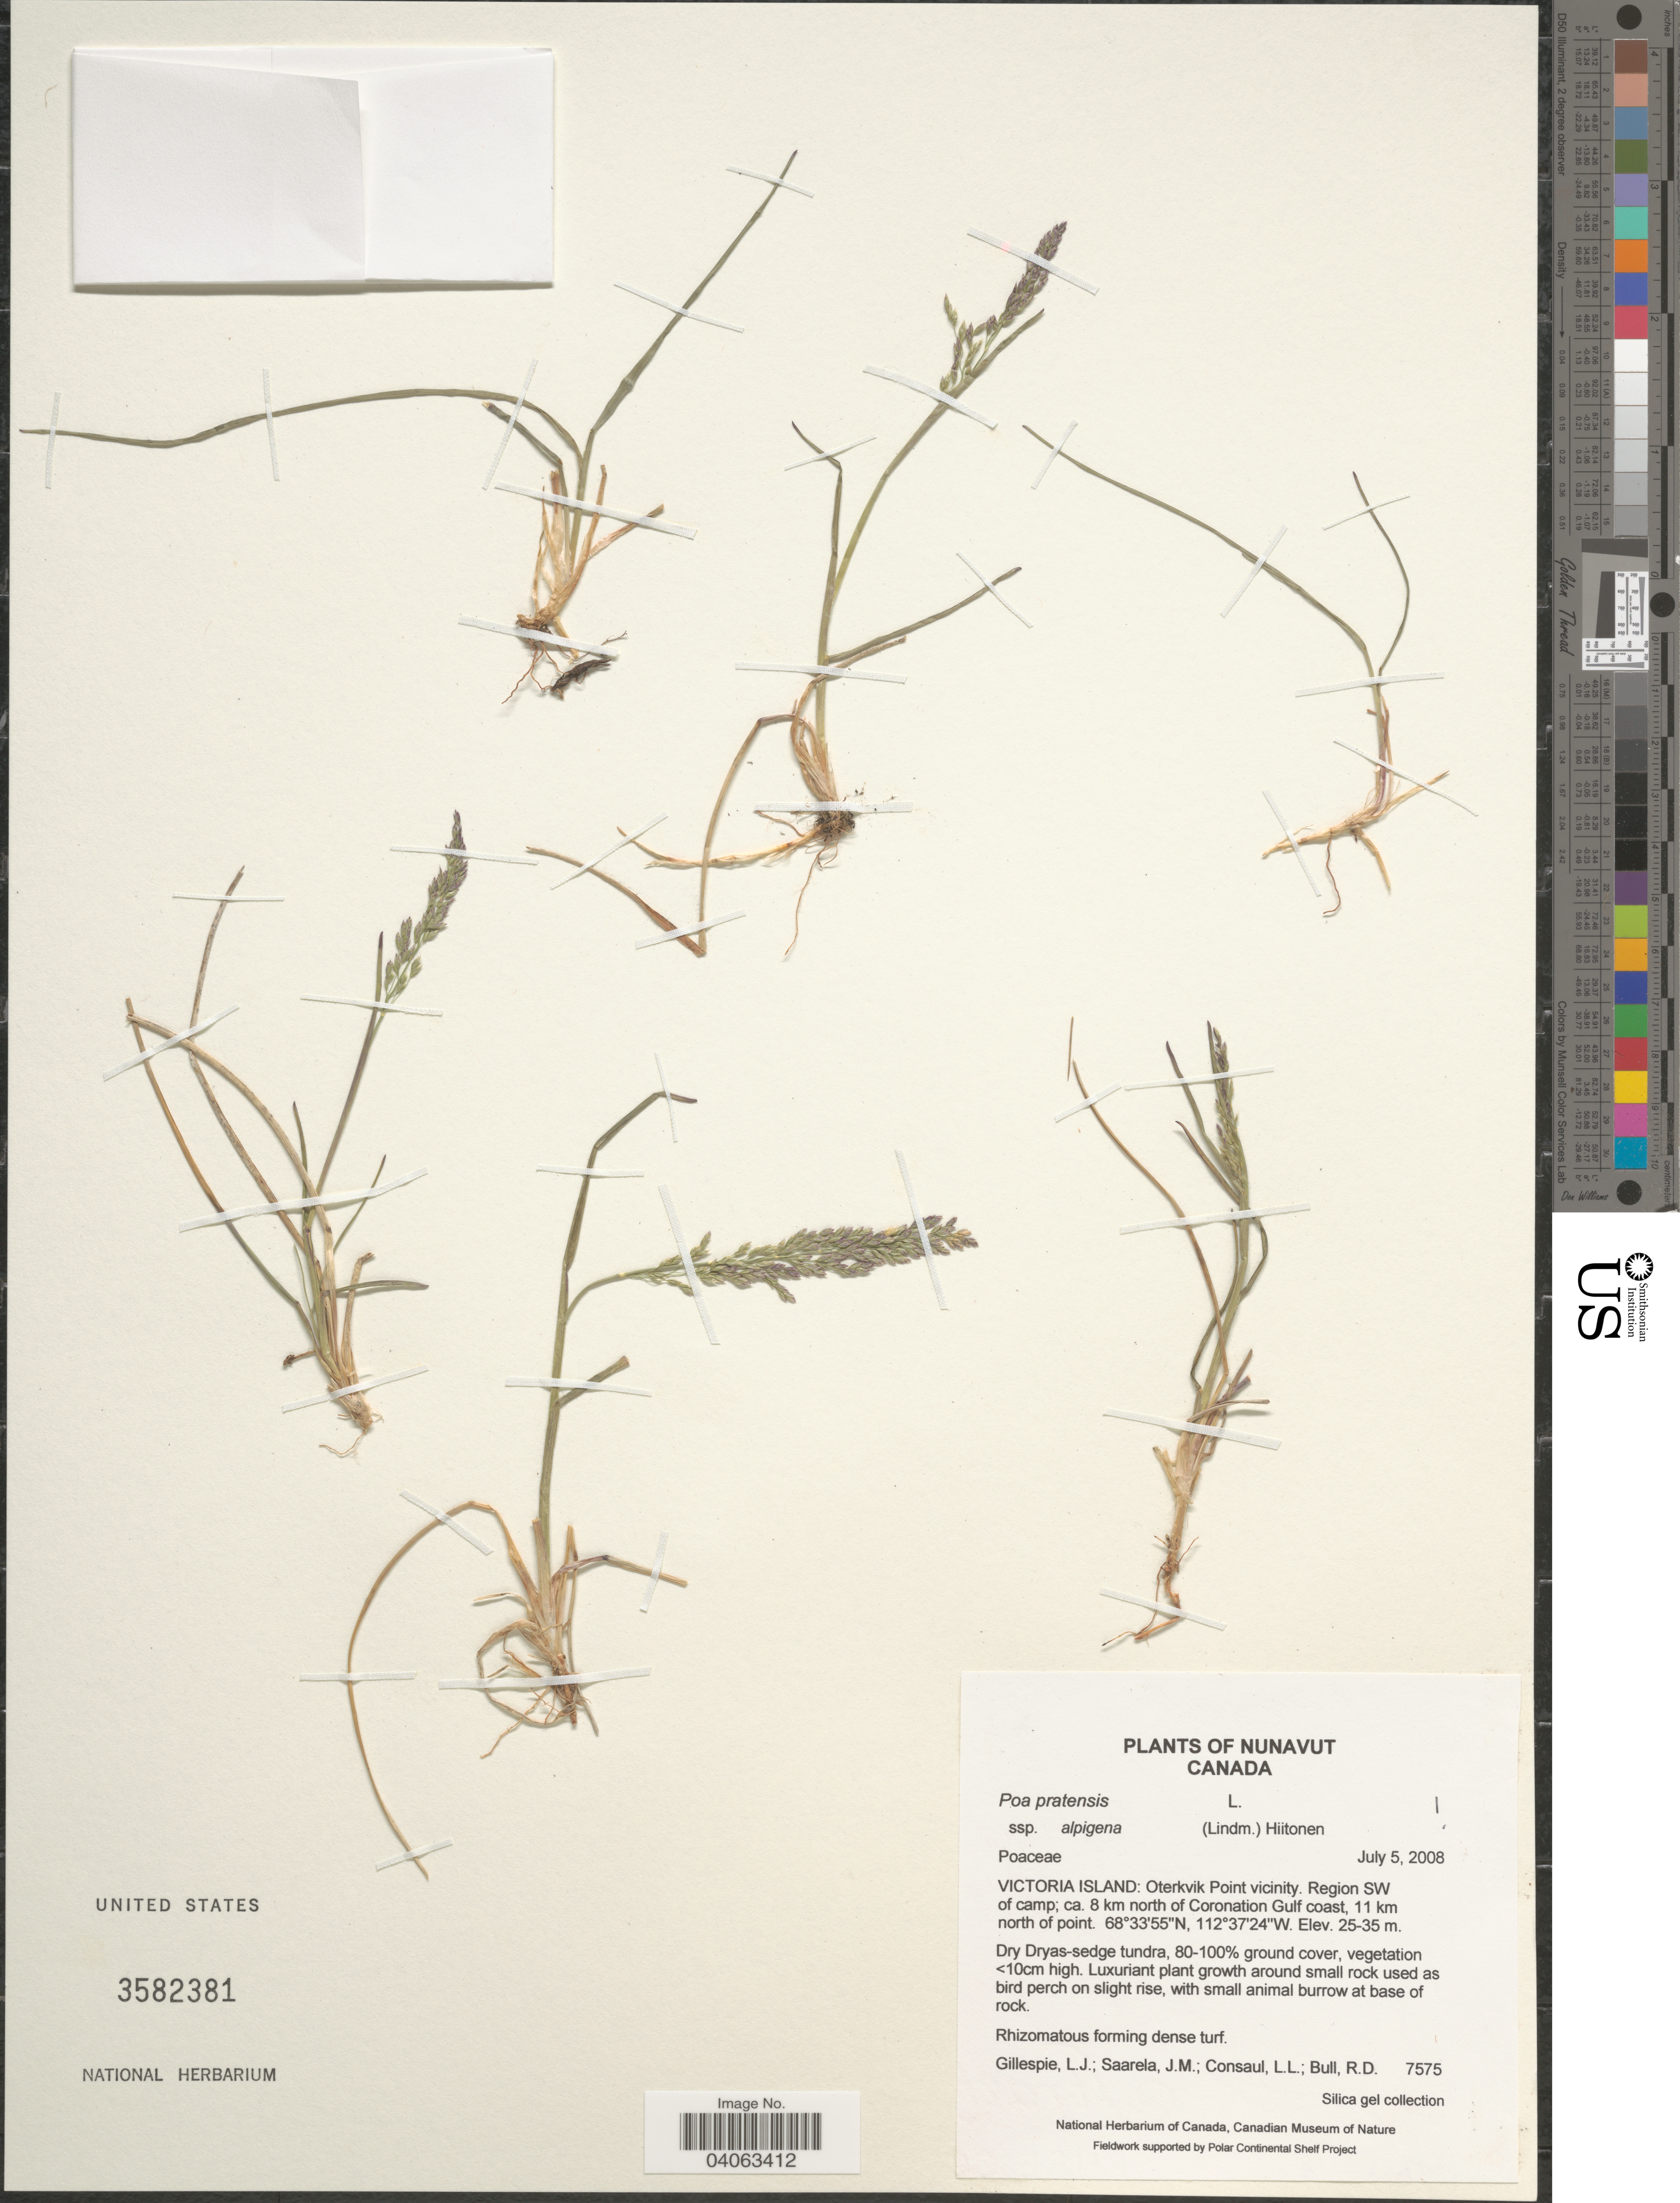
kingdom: Plantae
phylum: Tracheophyta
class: Liliopsida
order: Poales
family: Poaceae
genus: Poa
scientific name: Poa pratensis subsp. alpigena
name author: (Lindm.) Hiitonen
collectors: L. Gillespie, J. Saarela, L. Consaul & R. Bull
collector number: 7575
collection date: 2008-07-05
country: Canada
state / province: Nunavut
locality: Victoria Island: Oterkvik Point vicinity. Region SW of camp; ca. 8 km north of Coronation Gulf coast, 11 km north of point.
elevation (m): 25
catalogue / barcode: US 3582381